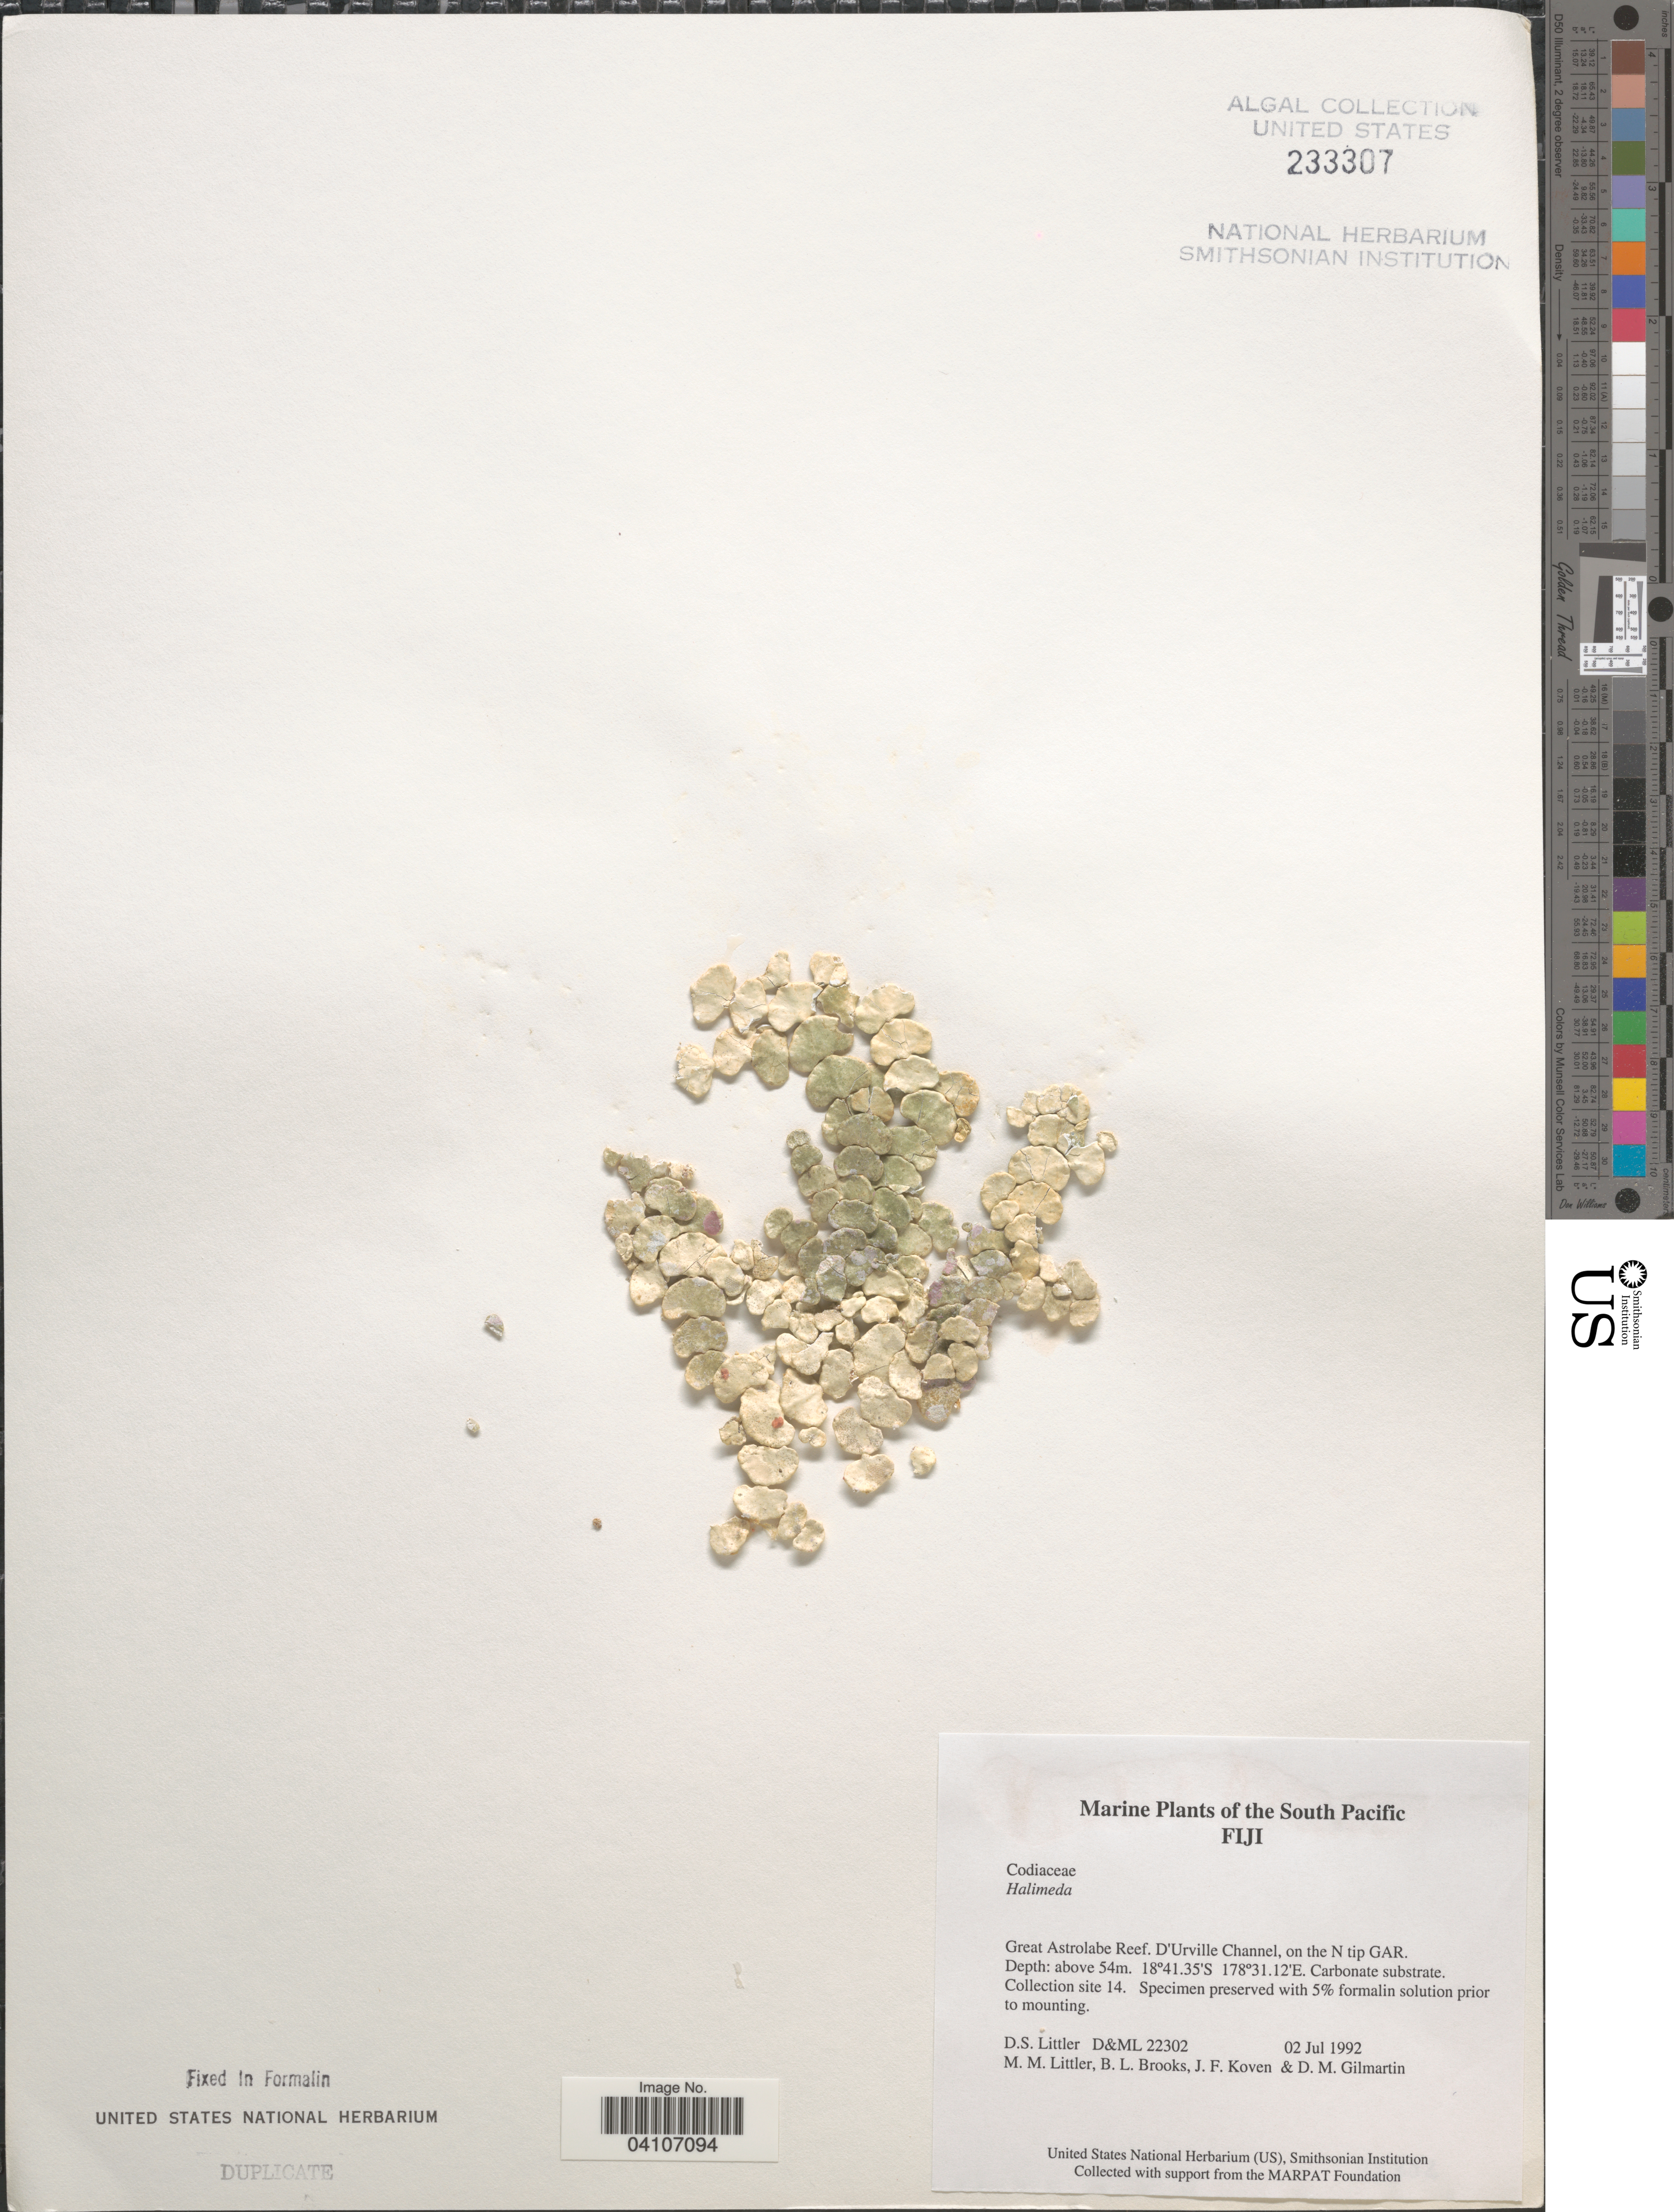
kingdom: Plantae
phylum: Chlorophyta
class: Ulvophyceae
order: Bryopsidales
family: Halimedaceae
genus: Halimeda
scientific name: Halimeda sp.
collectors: D. S. Littler, B. Brooks, J. Koven & D. Gilmartin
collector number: D&ML22302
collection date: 1992-07-02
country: Fiji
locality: Great Astrolabe Reef. D'Urville Channel, on the N tip GAR. Collection site 14.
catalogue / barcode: US 233307